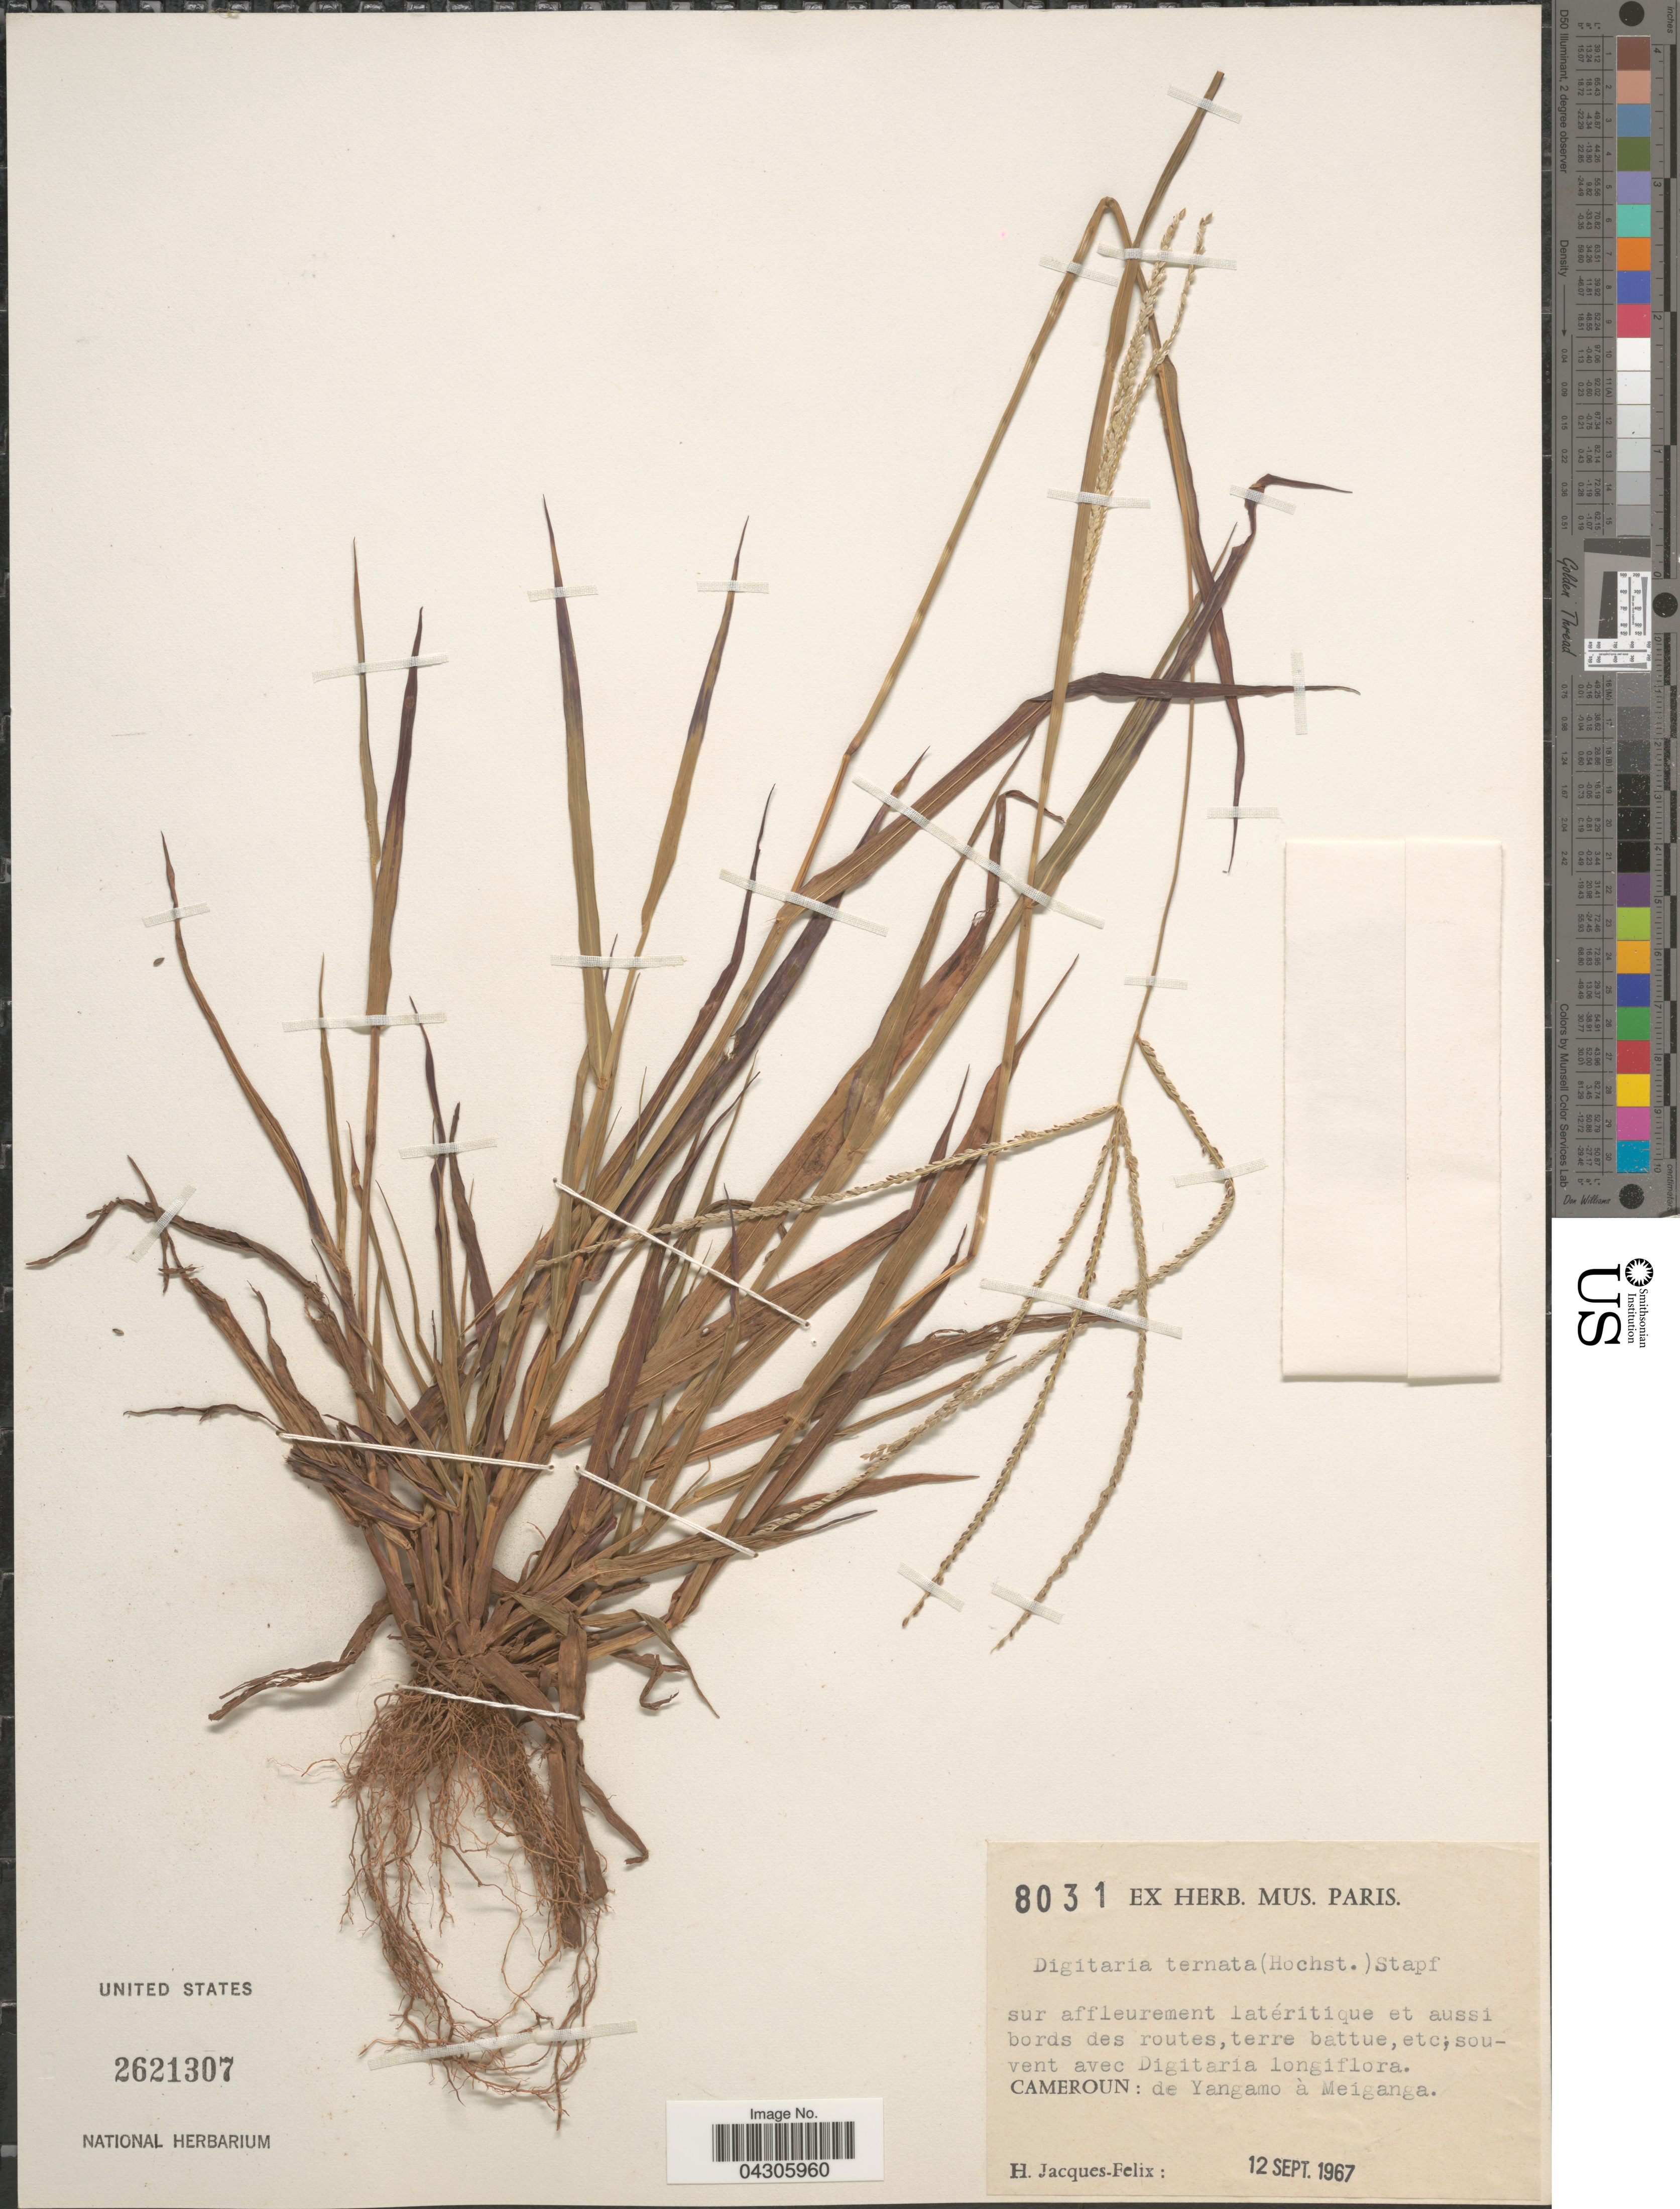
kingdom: Plantae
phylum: Tracheophyta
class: Liliopsida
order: Poales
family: Poaceae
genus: Digitaria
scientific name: Digitaria ternata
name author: (Hochr. ex A. Rich.) Stapf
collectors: H. Jacques-Félix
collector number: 8031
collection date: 1967-09-12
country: Cameroon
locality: Cameroun: de Yangamo à Meiganga.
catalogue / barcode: US 2621307